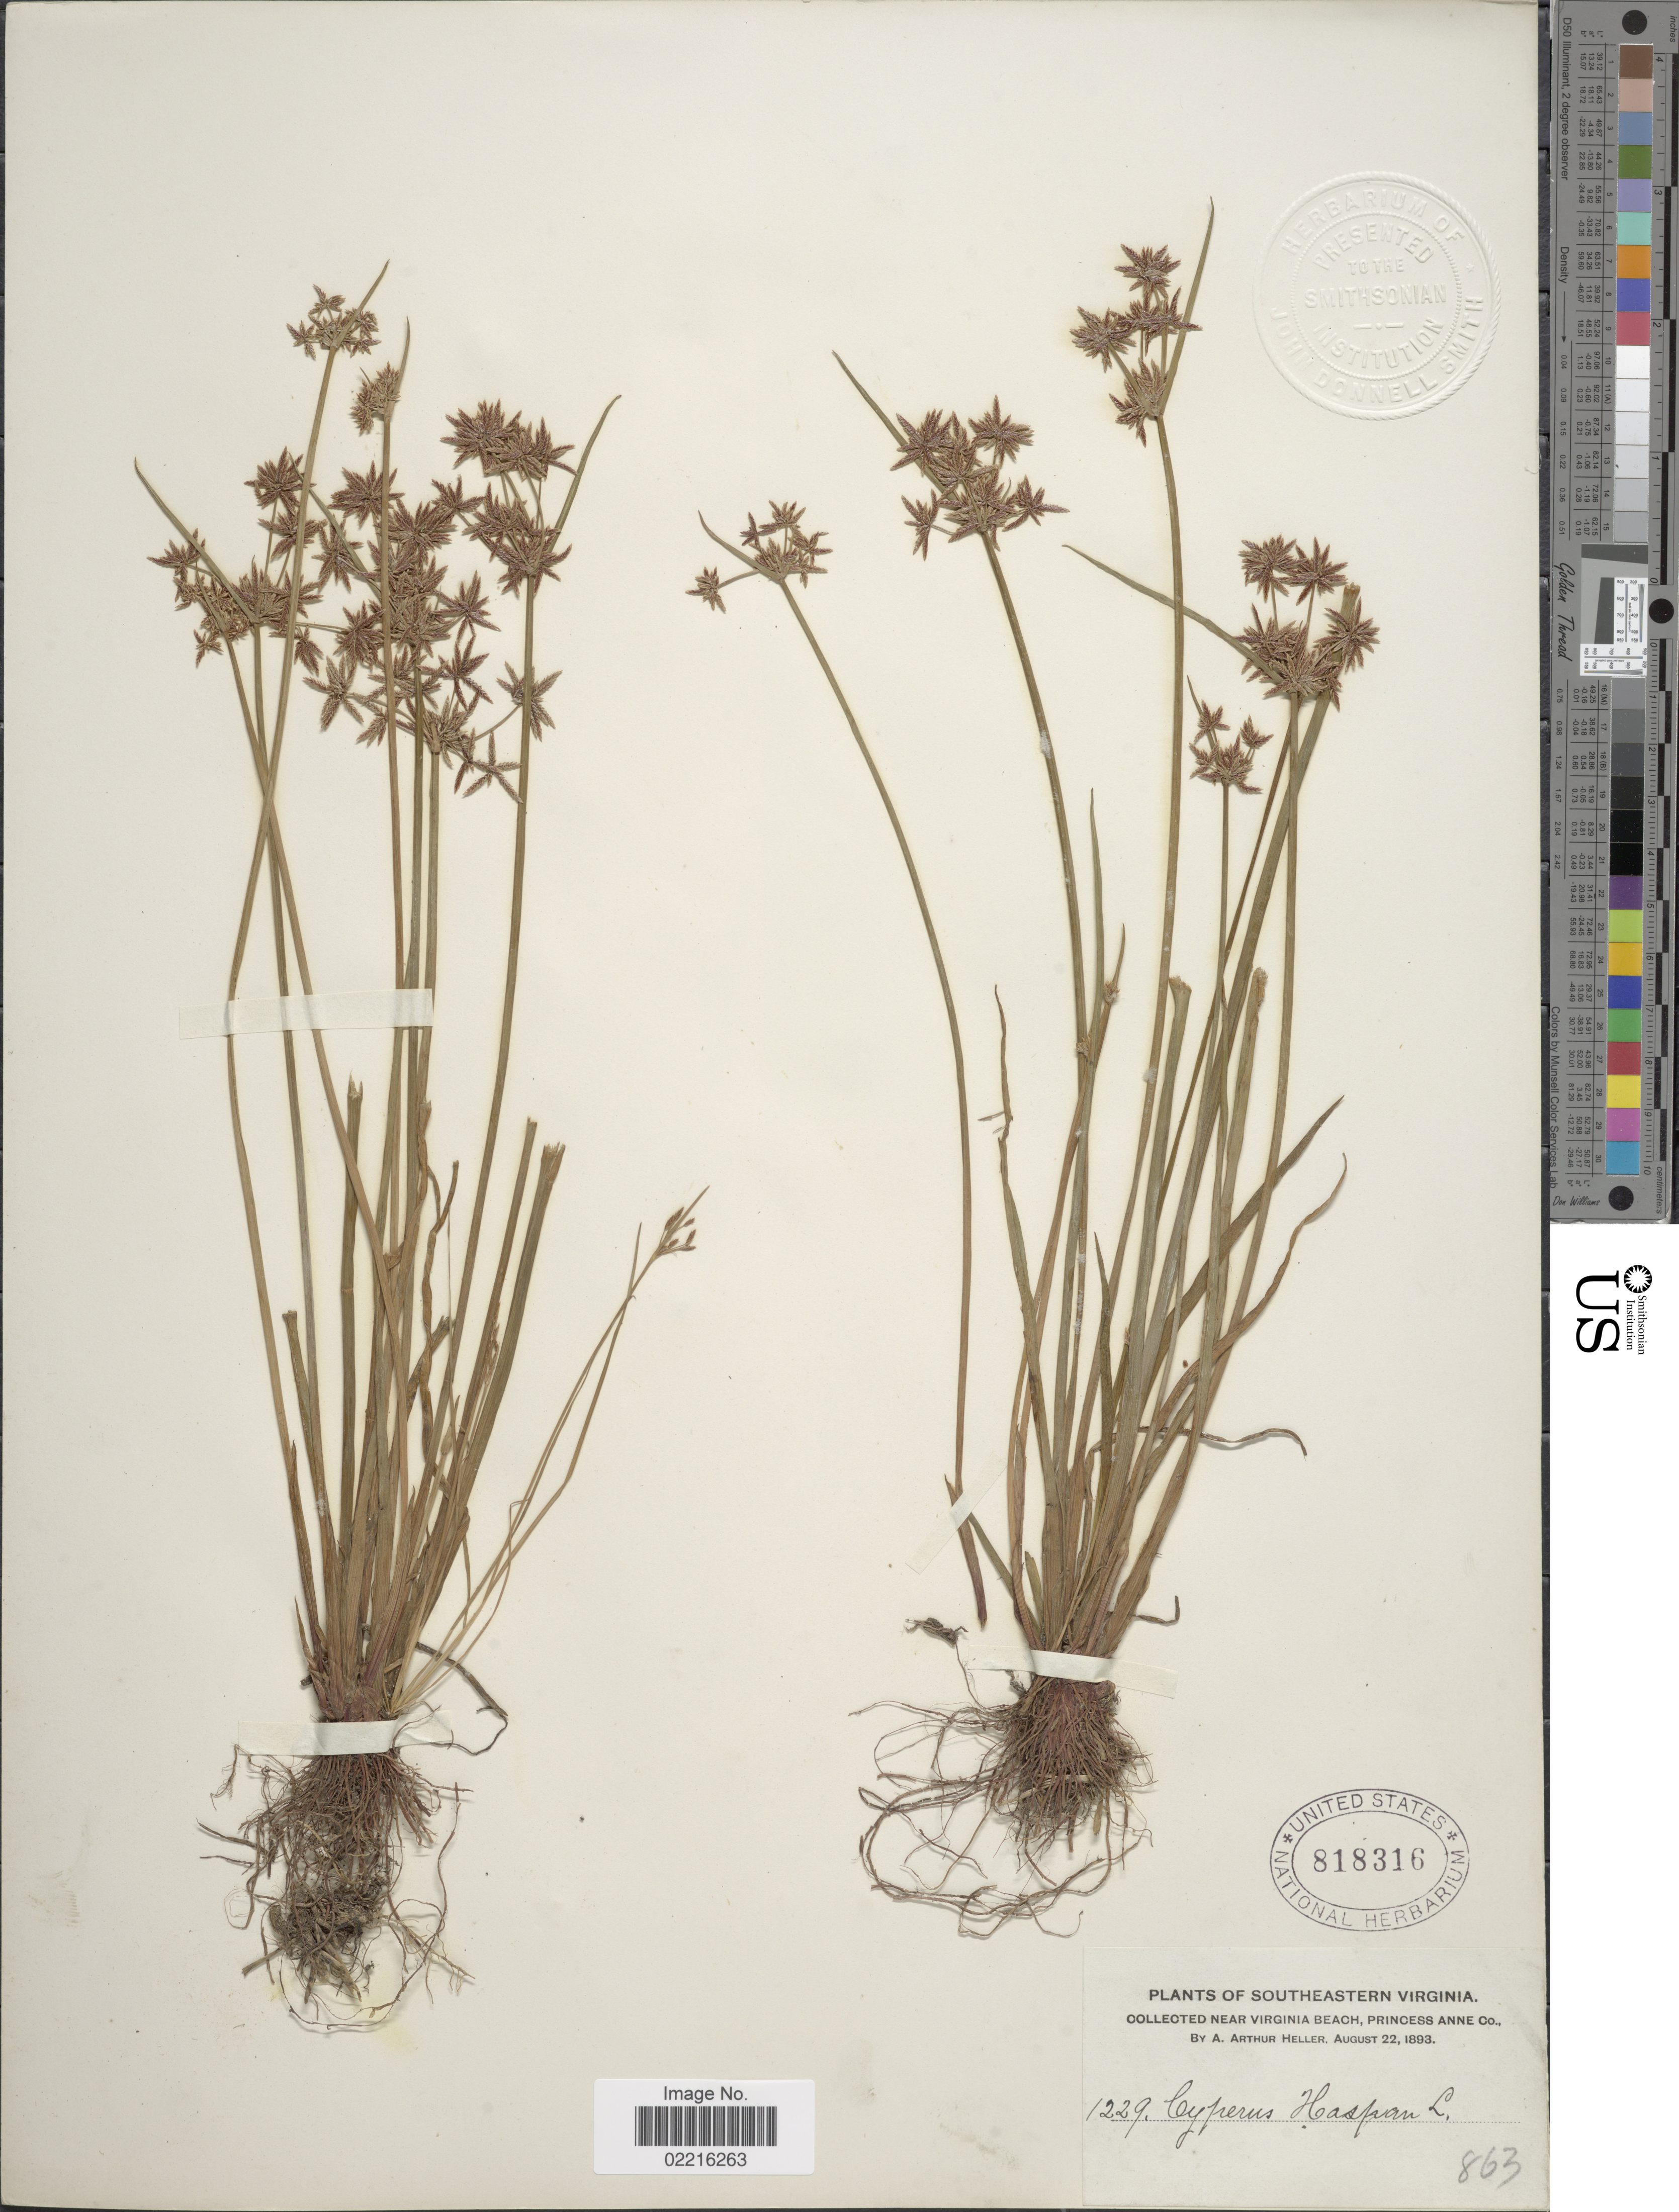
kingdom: Plantae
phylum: Tracheophyta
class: Liliopsida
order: Poales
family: Cyperaceae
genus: Cyperus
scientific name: Cyperus haspan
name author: L.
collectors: A. A. Heller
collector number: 1229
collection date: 1893-08-22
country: United States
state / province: Virginia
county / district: City of Virginia Beach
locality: Southeastern Virginia, near Virginia Beach, Princess Anne (=historic county name) County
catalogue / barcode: US 818316